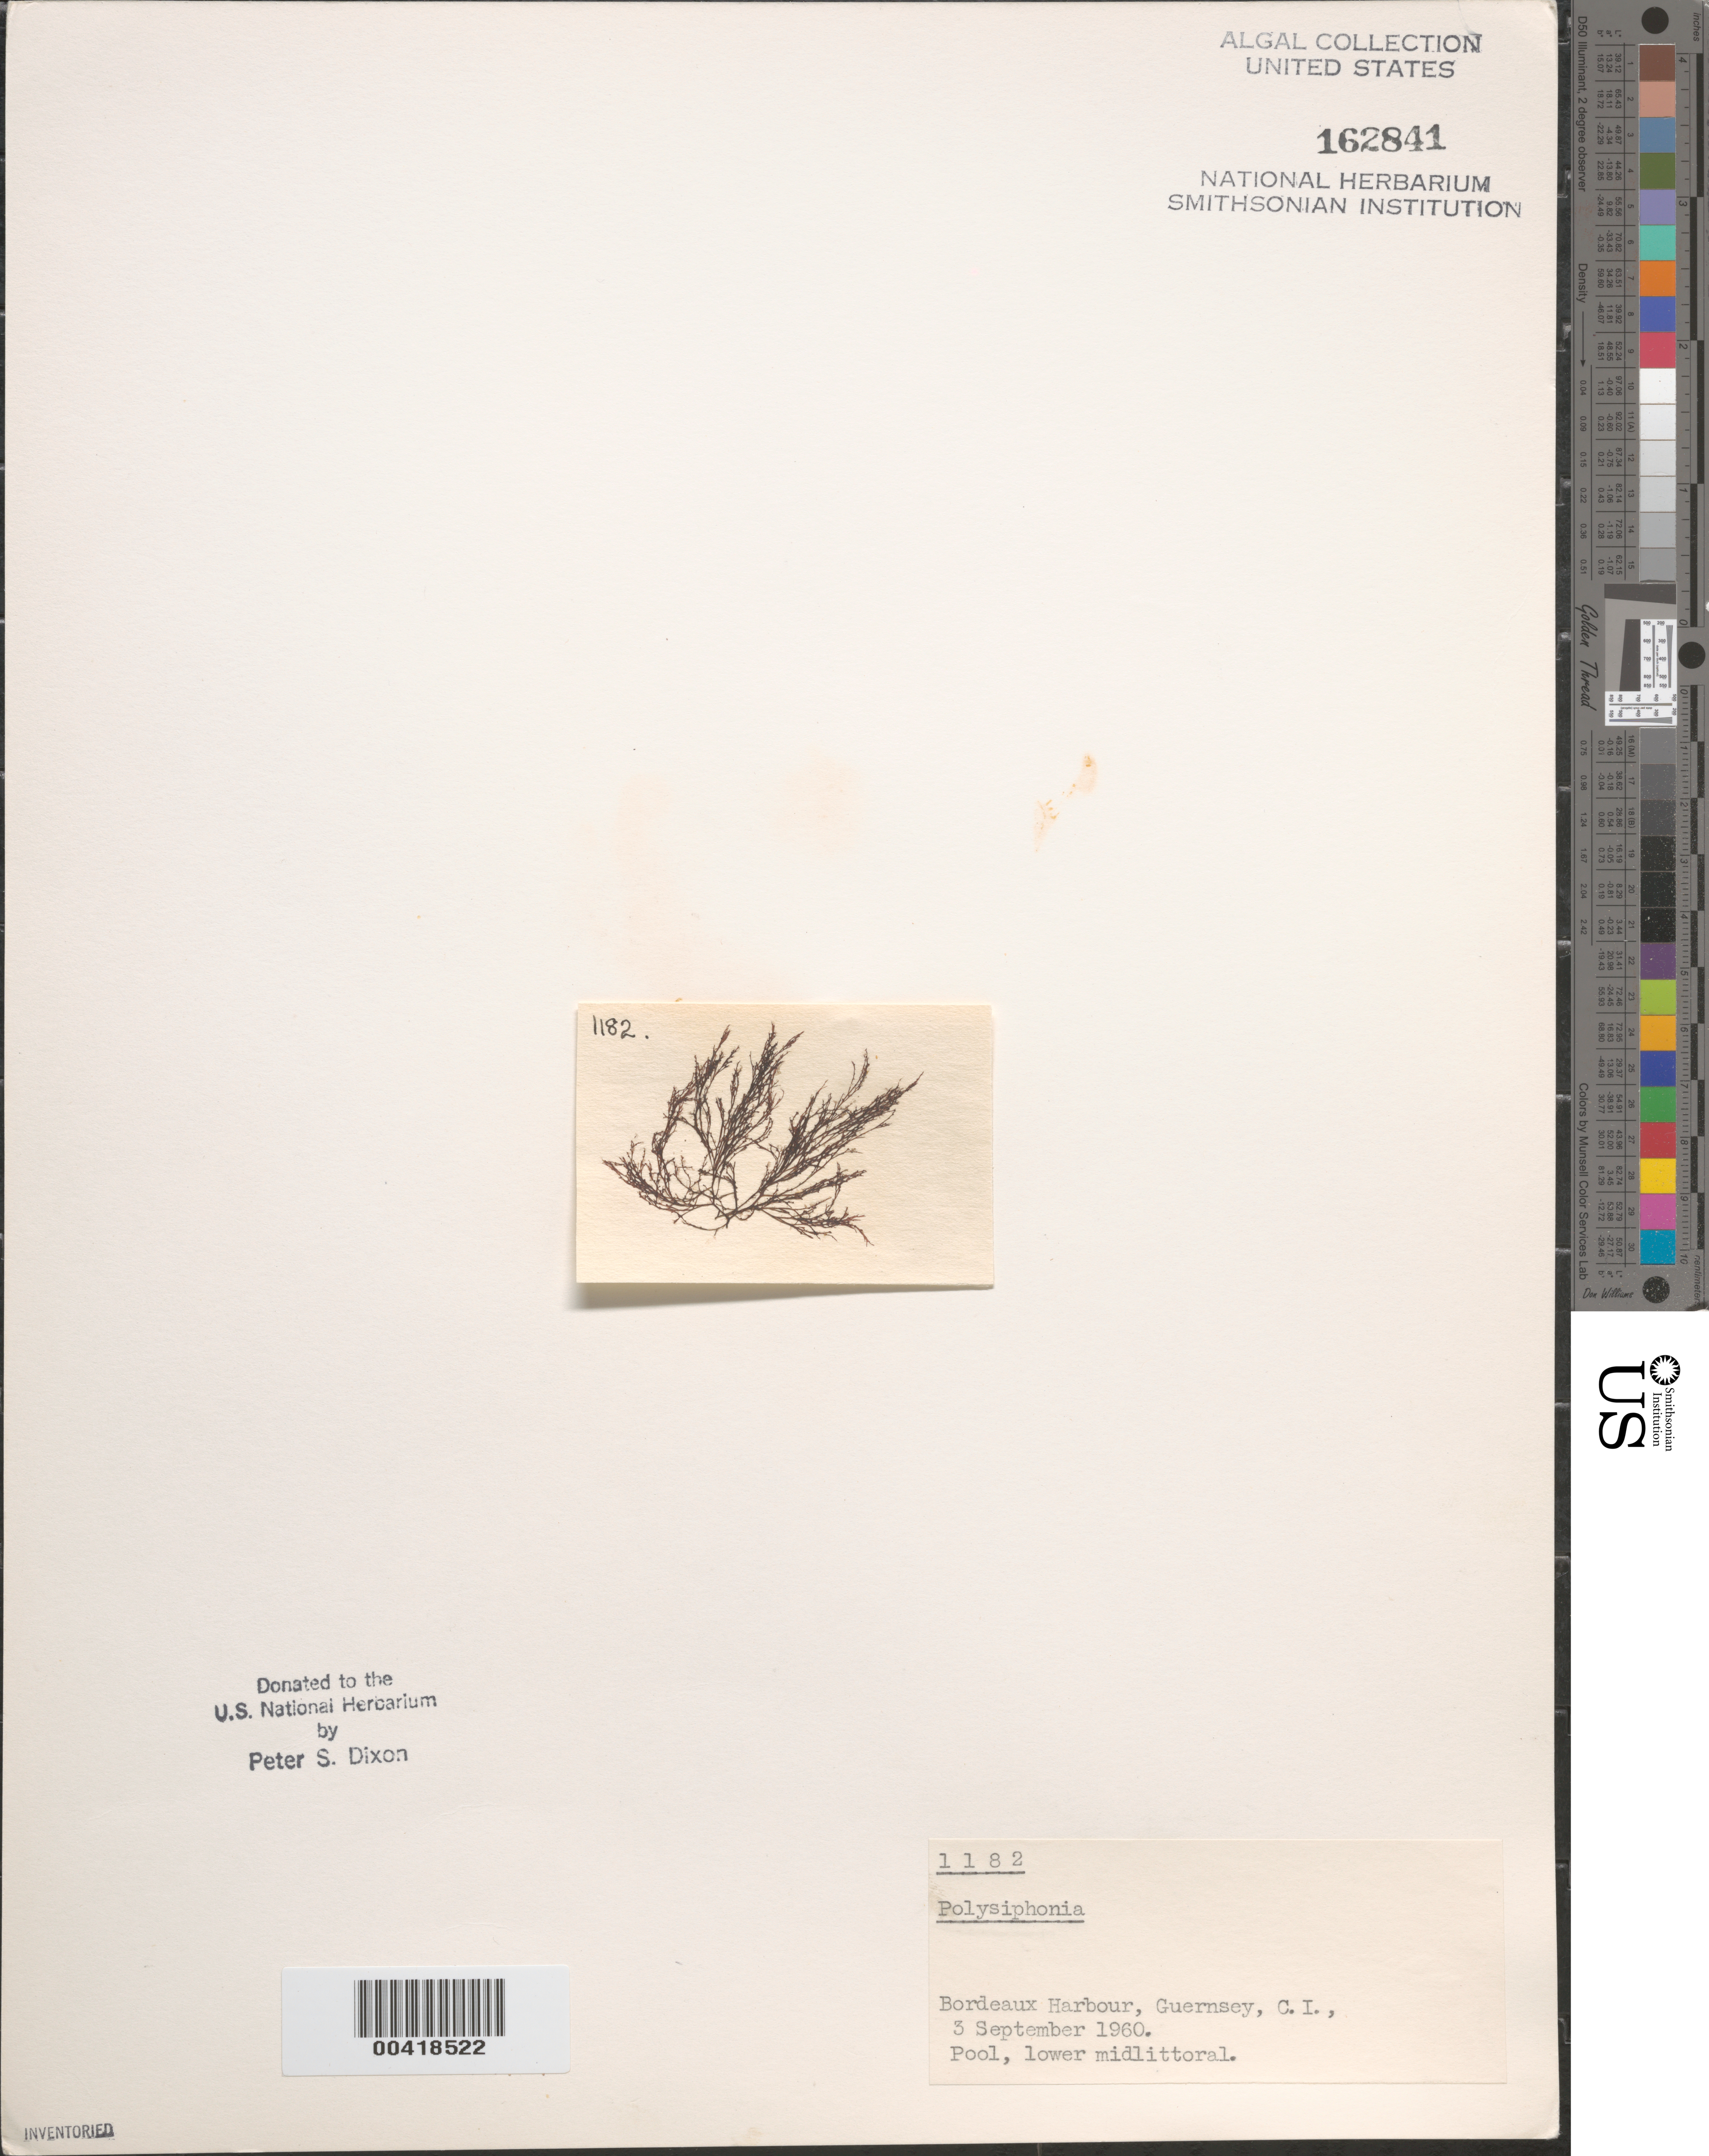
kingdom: Plantae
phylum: Rhodophyta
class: Florideophyceae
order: Ceramiales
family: Rhodomelaceae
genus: Polysiphonia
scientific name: Polysiphonia sp.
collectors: P. S. Dixon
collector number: PSD 1182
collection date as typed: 03 Sep 1960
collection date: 1960-09-03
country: United Kingdom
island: Guernsey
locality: Bordeaux Harbor. Bailiwick of Guernsey.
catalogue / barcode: US 162841